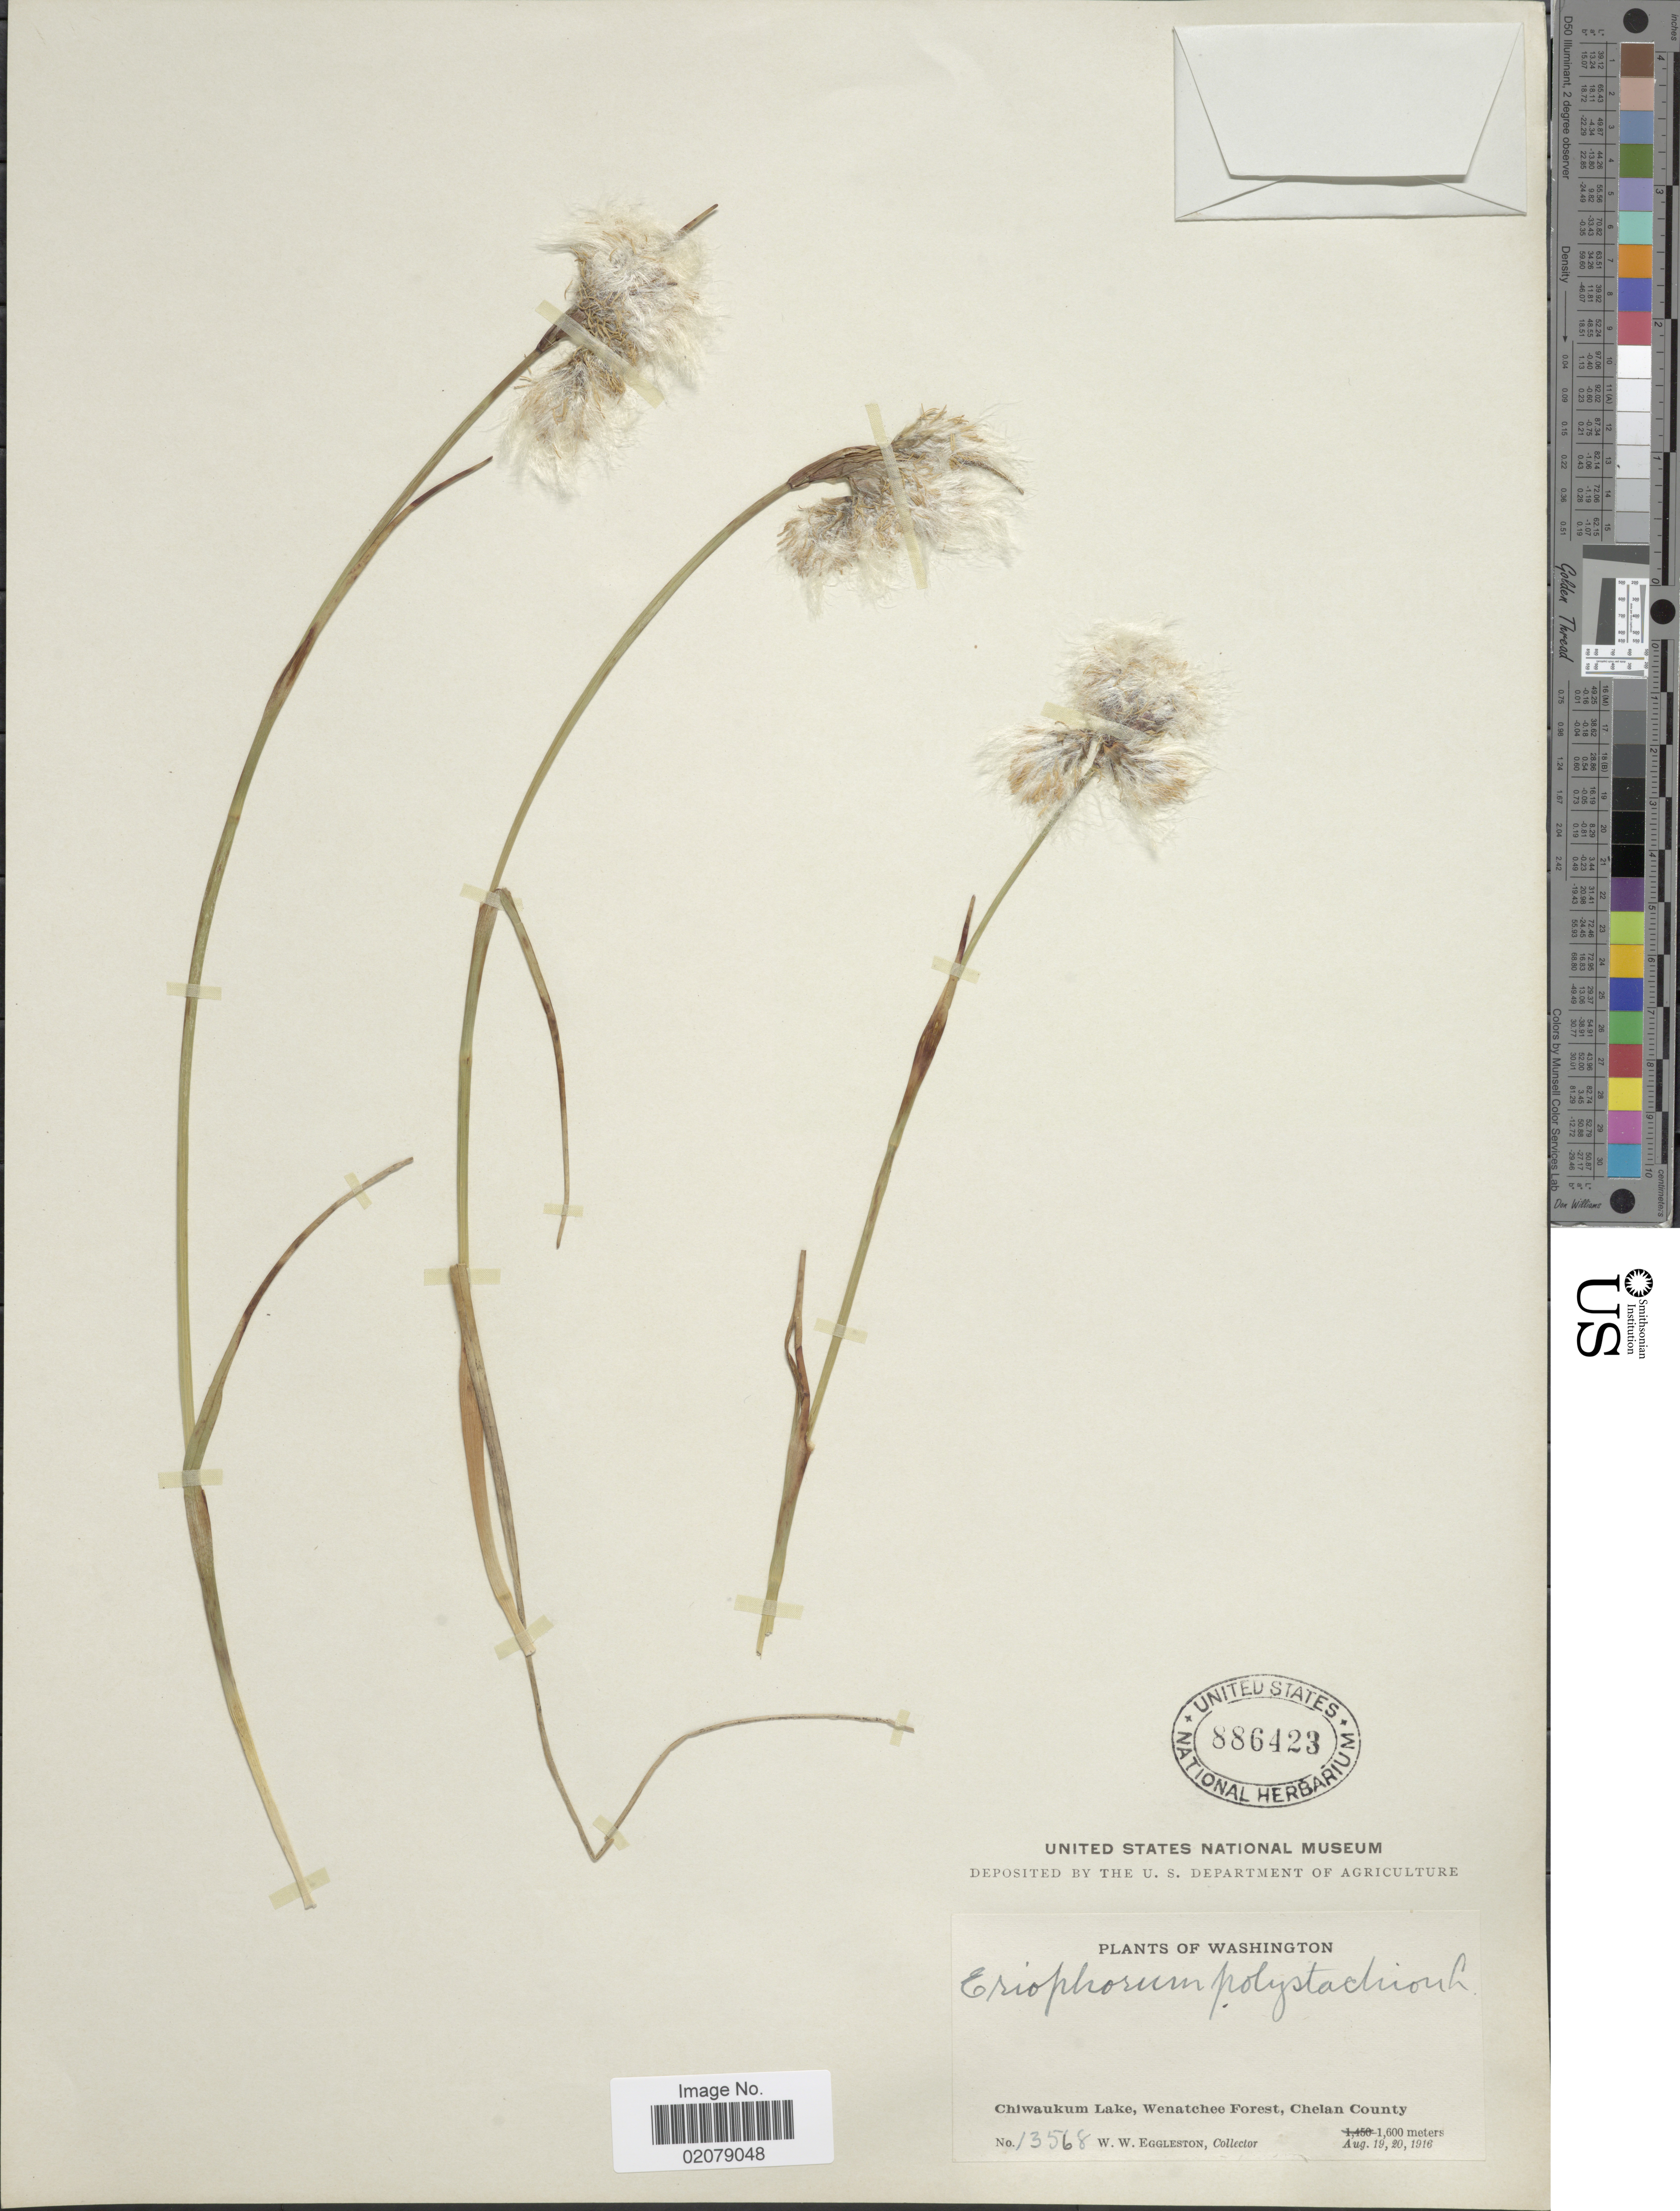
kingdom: Plantae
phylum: Tracheophyta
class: Liliopsida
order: Poales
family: Cyperaceae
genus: Eriophorum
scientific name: Eriophorum viridicarinatum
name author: (Englem.) Fernald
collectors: W. W. Eggleston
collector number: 13568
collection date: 1916-08-19/1916-08-20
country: United States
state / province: Washington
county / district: Chelan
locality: Chiwaukum Lake, Wenatchee Forest, Chelan County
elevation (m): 1600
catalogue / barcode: US 886423